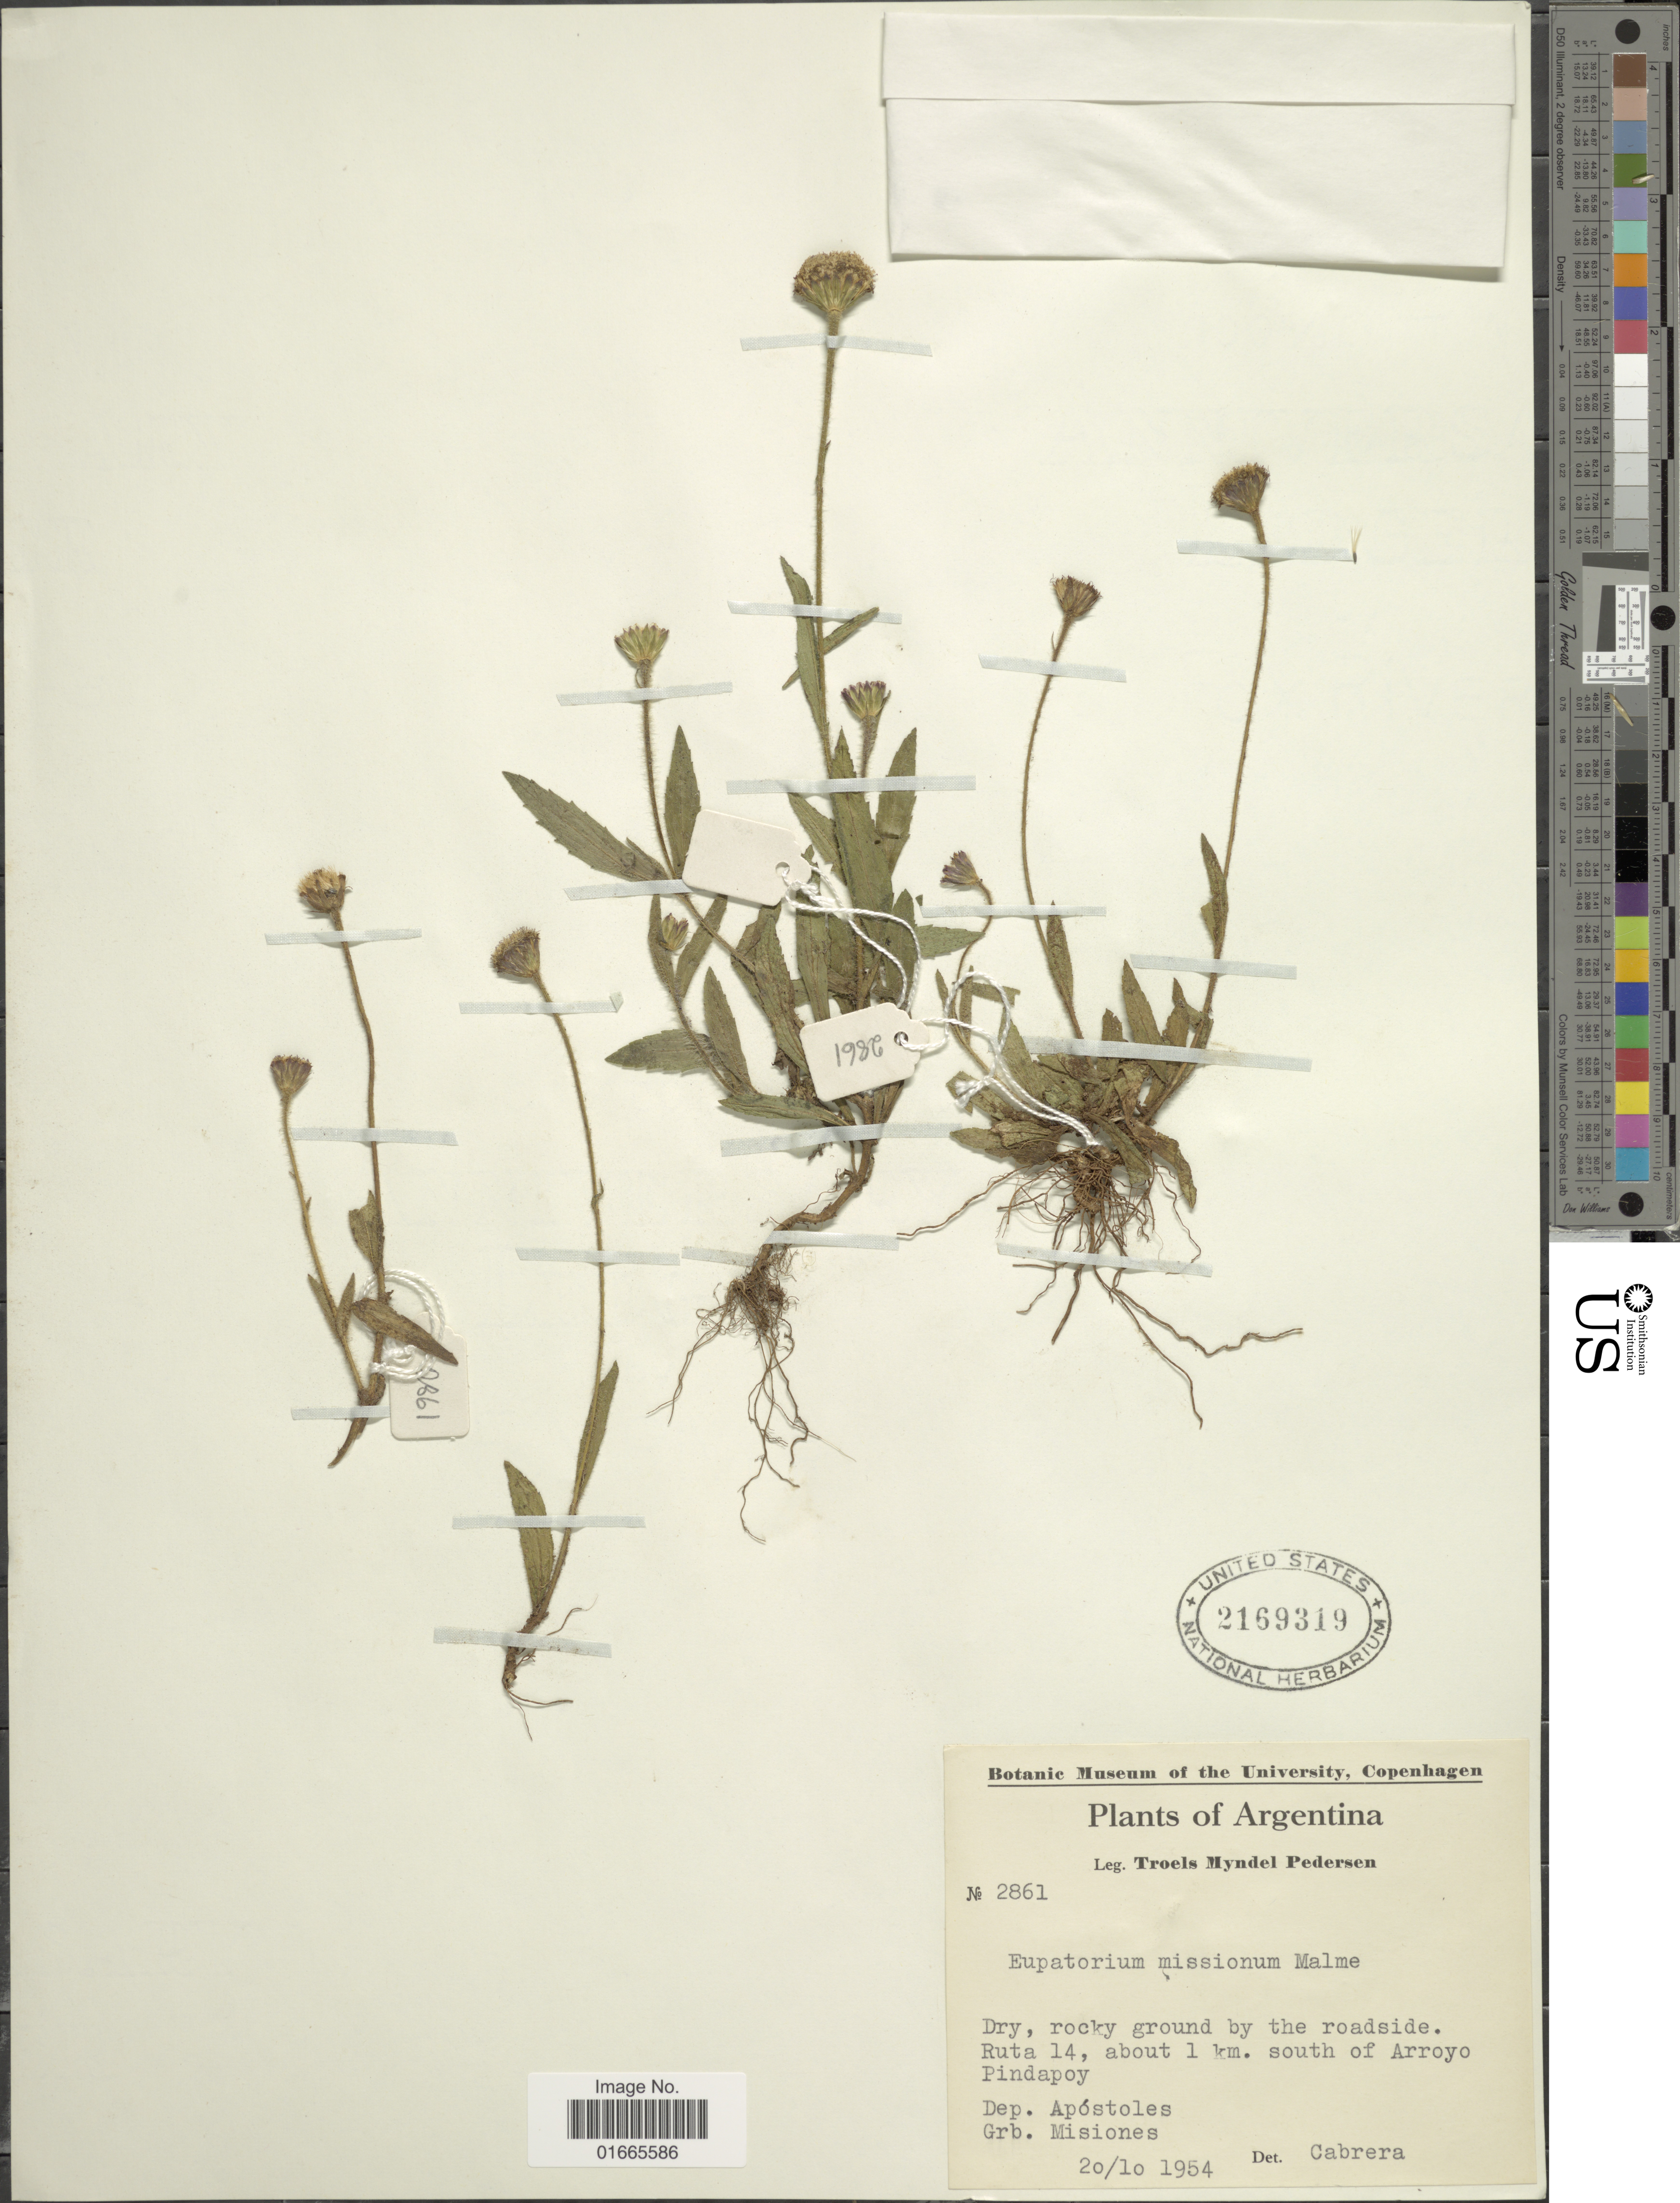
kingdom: Plantae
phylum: Tracheophyta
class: Magnoliopsida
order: Asterales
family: Asteraceae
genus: Praxelis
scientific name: Praxelis missiona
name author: (Malme) R.M. King & H. Rob.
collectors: T. Pederson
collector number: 2861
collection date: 1954-10-20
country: Argentina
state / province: Misiones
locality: Ruta 14, about 1 km. south of Arroyo Pindapoy, Dep. Apóstolesm Grb. Misiones.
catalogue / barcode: US 2169319